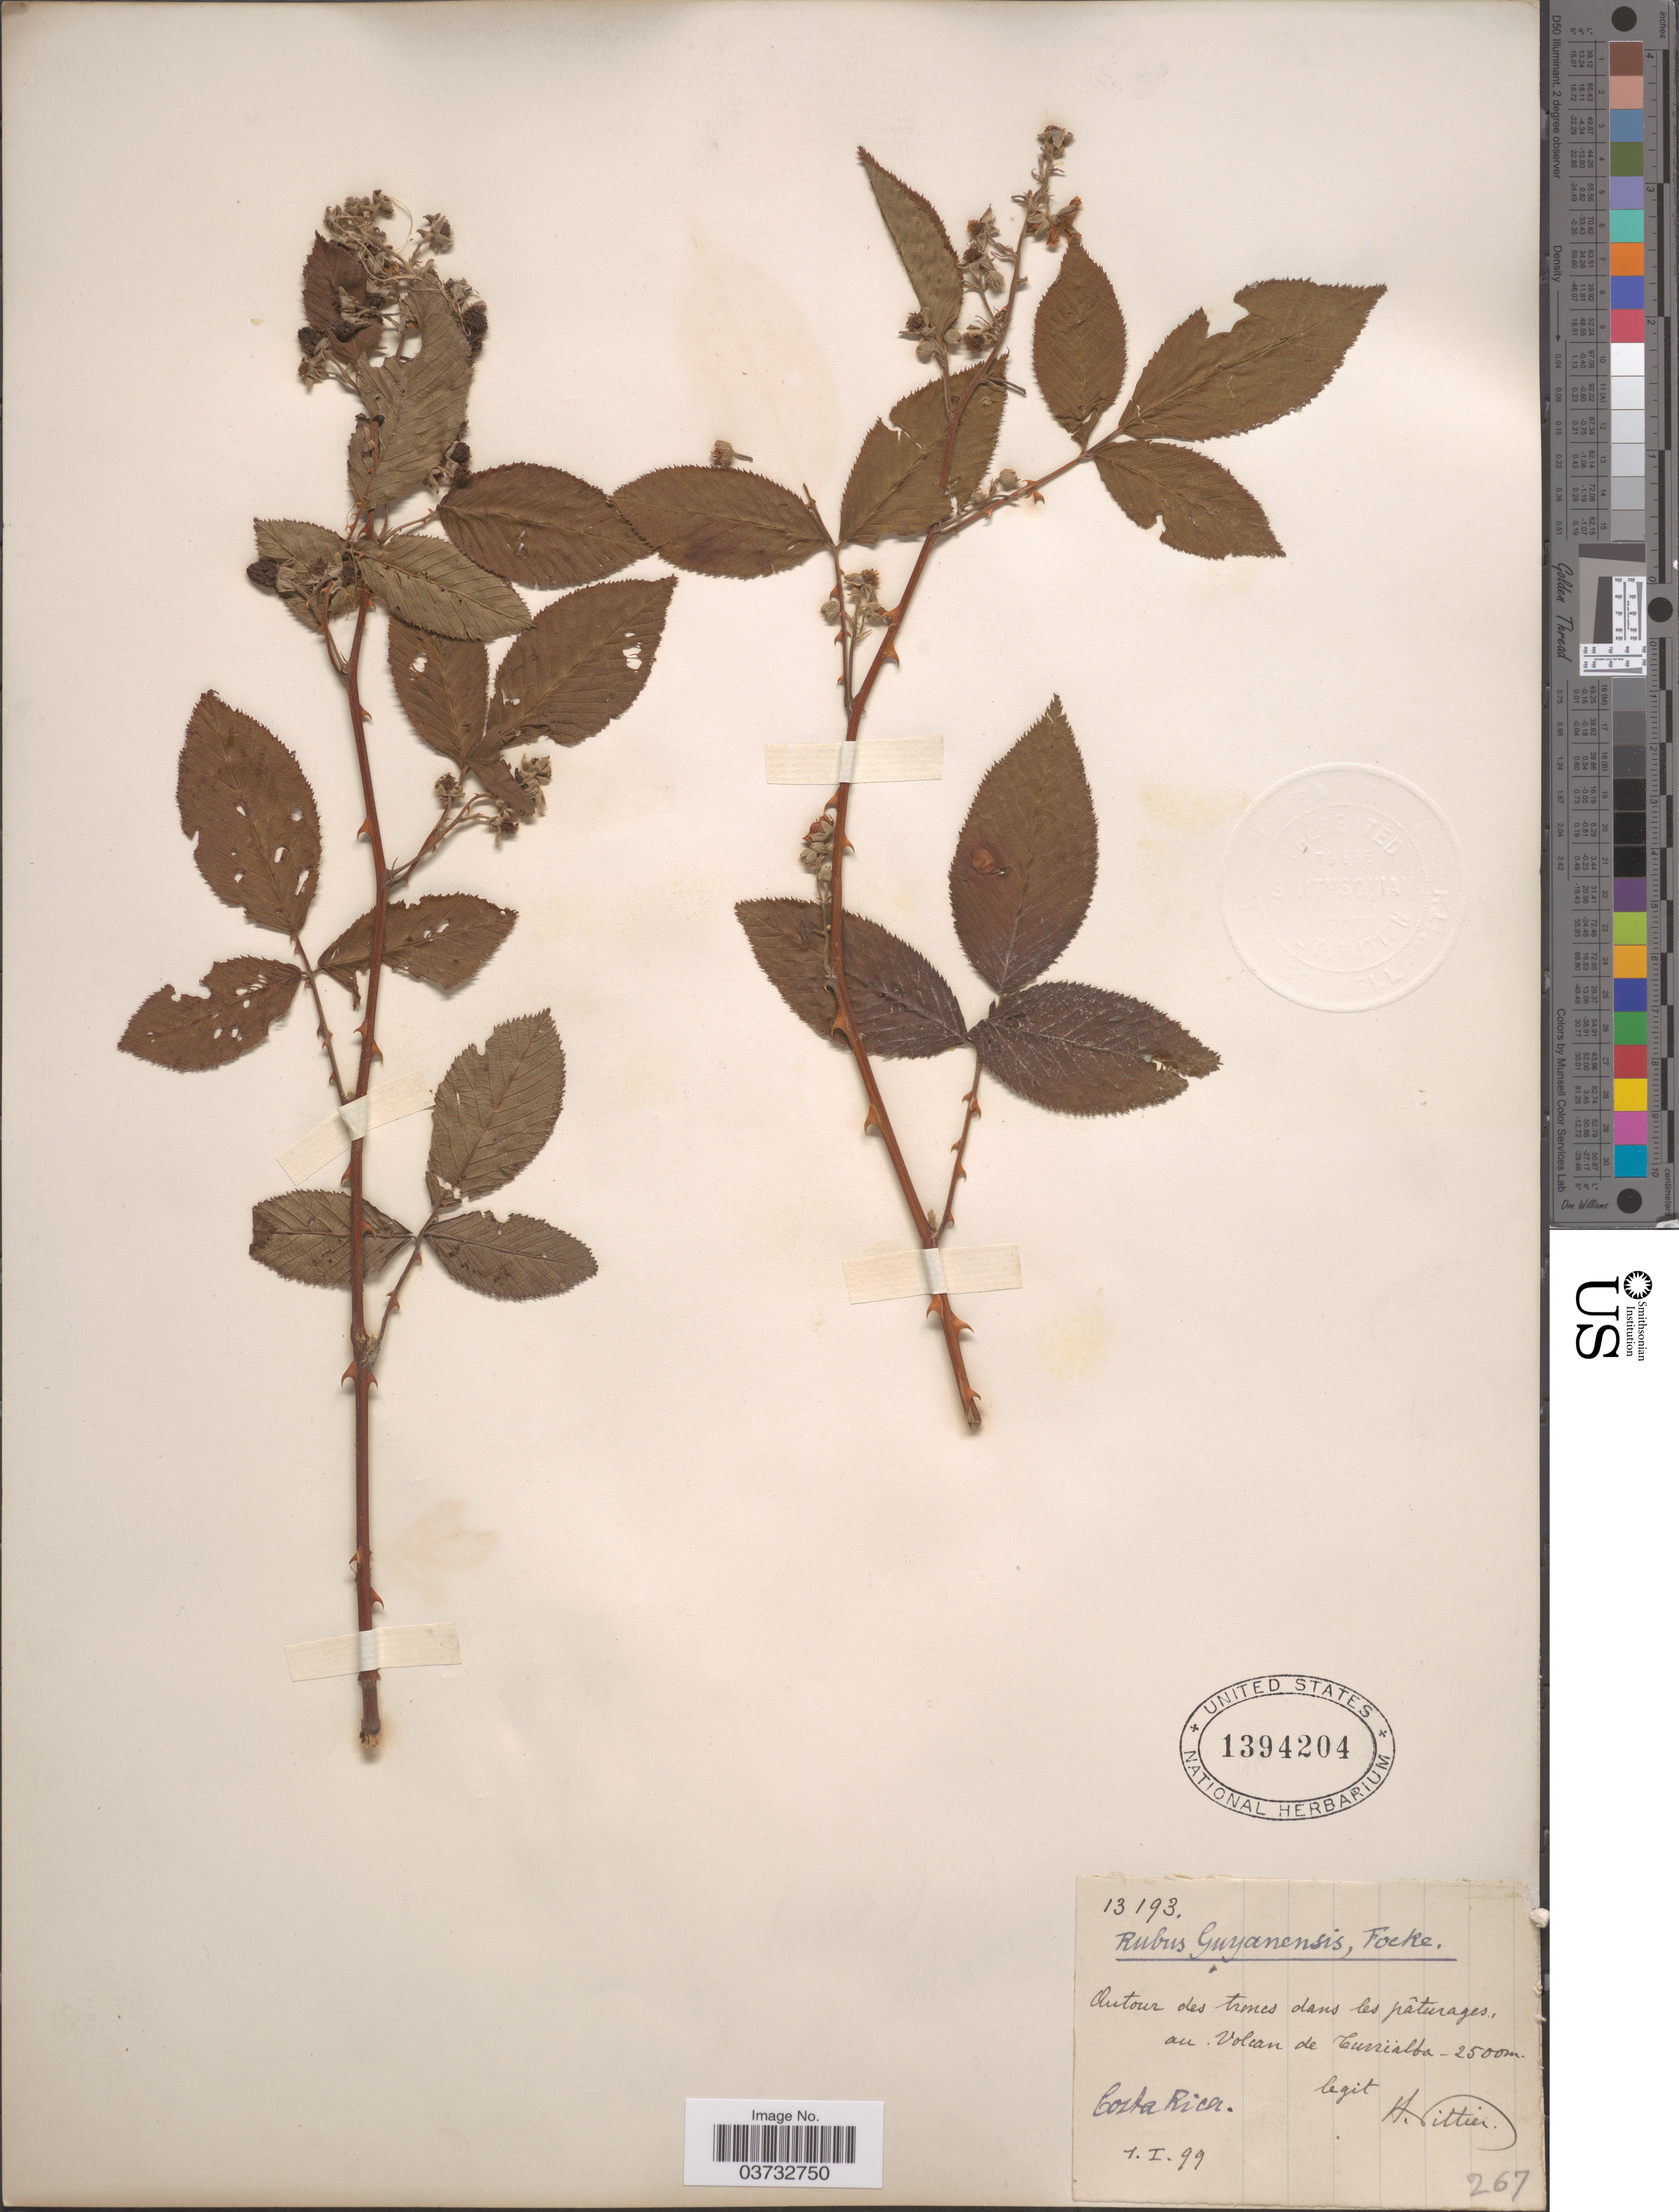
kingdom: Plantae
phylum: Tracheophyta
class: Magnoliopsida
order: Rosales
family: Rosaceae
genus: Rubus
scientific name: Rubus alpinus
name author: Macfad. ex Griseb.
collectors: A. Pittier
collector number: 13193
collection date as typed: Transcribed d/m/y: 4/1/99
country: Costa Rica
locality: Autour des trones dans les pâturages, au Volcan de Turrialba.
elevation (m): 2500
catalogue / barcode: US 1394204